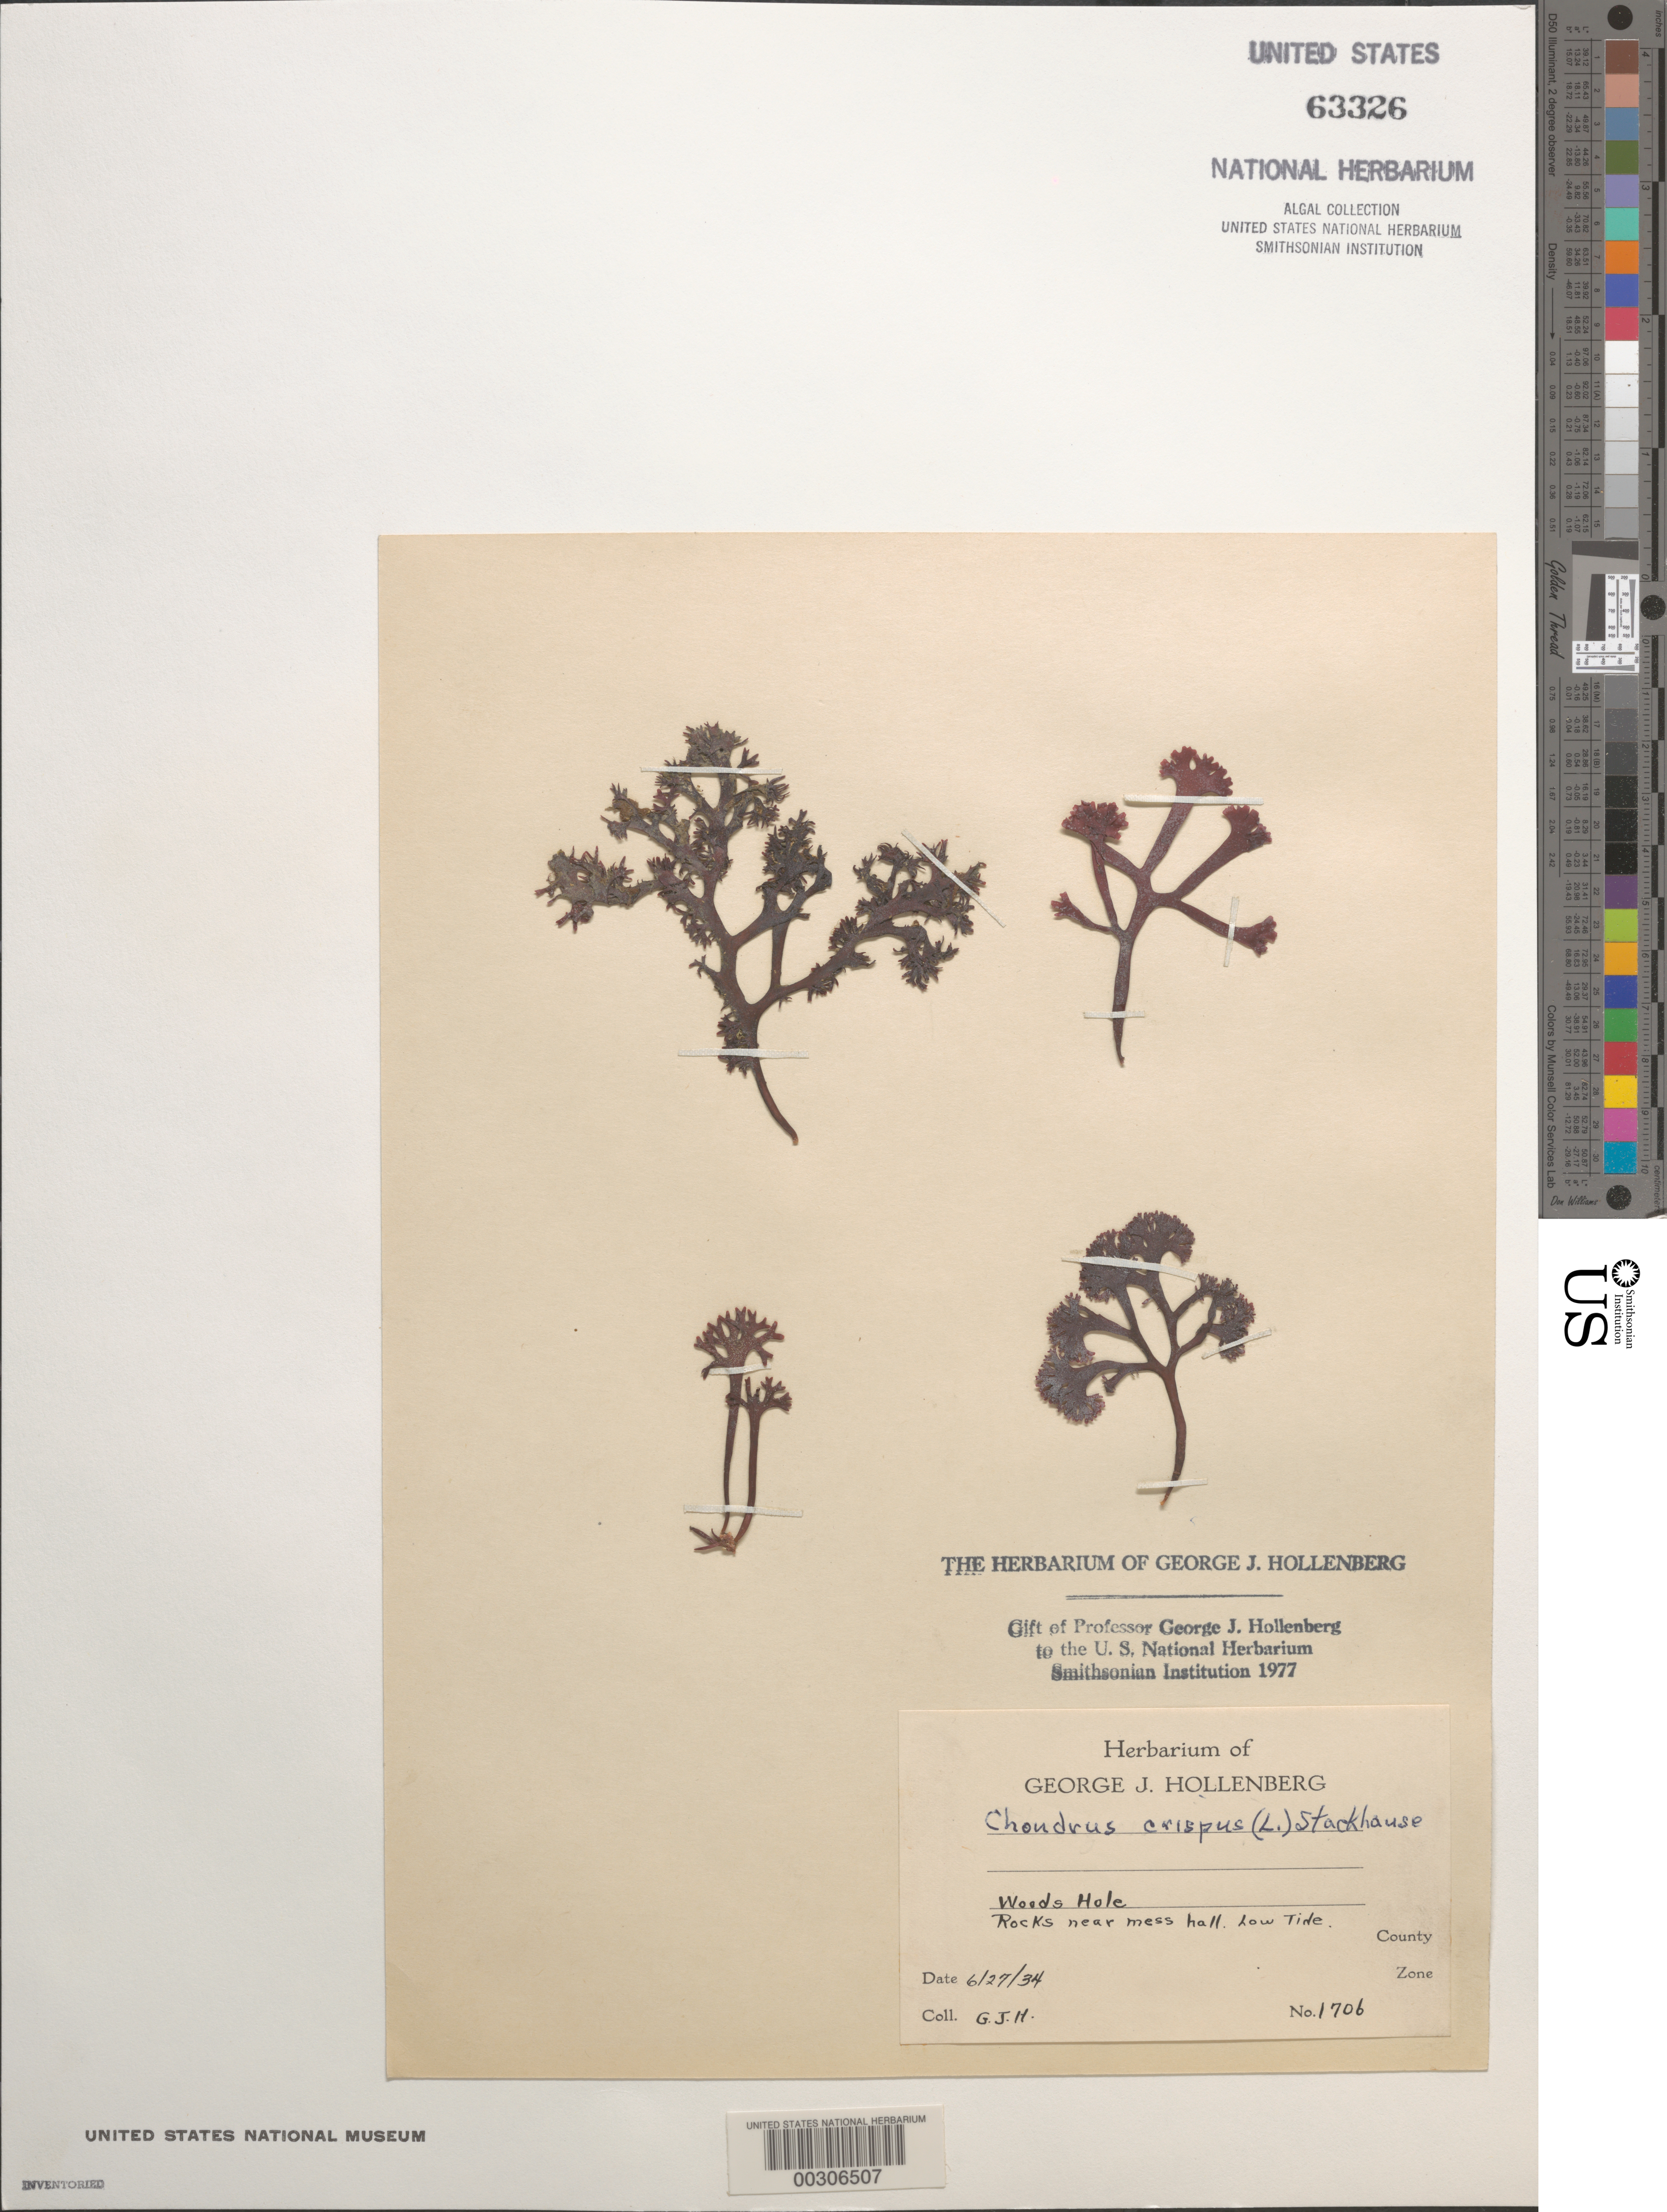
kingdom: Plantae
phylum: Rhodophyta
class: Florideophyceae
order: Gigartinales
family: Gigartinaceae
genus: Chondrus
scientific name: Chondrus crispus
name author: Stackh.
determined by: Hollenberg, George J.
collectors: G. Hollenberg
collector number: GJH 1706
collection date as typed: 27 Jun 1934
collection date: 1934-06-27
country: United States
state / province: Massachusetts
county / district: Barnstable County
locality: Woods Hole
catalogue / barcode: US 63326